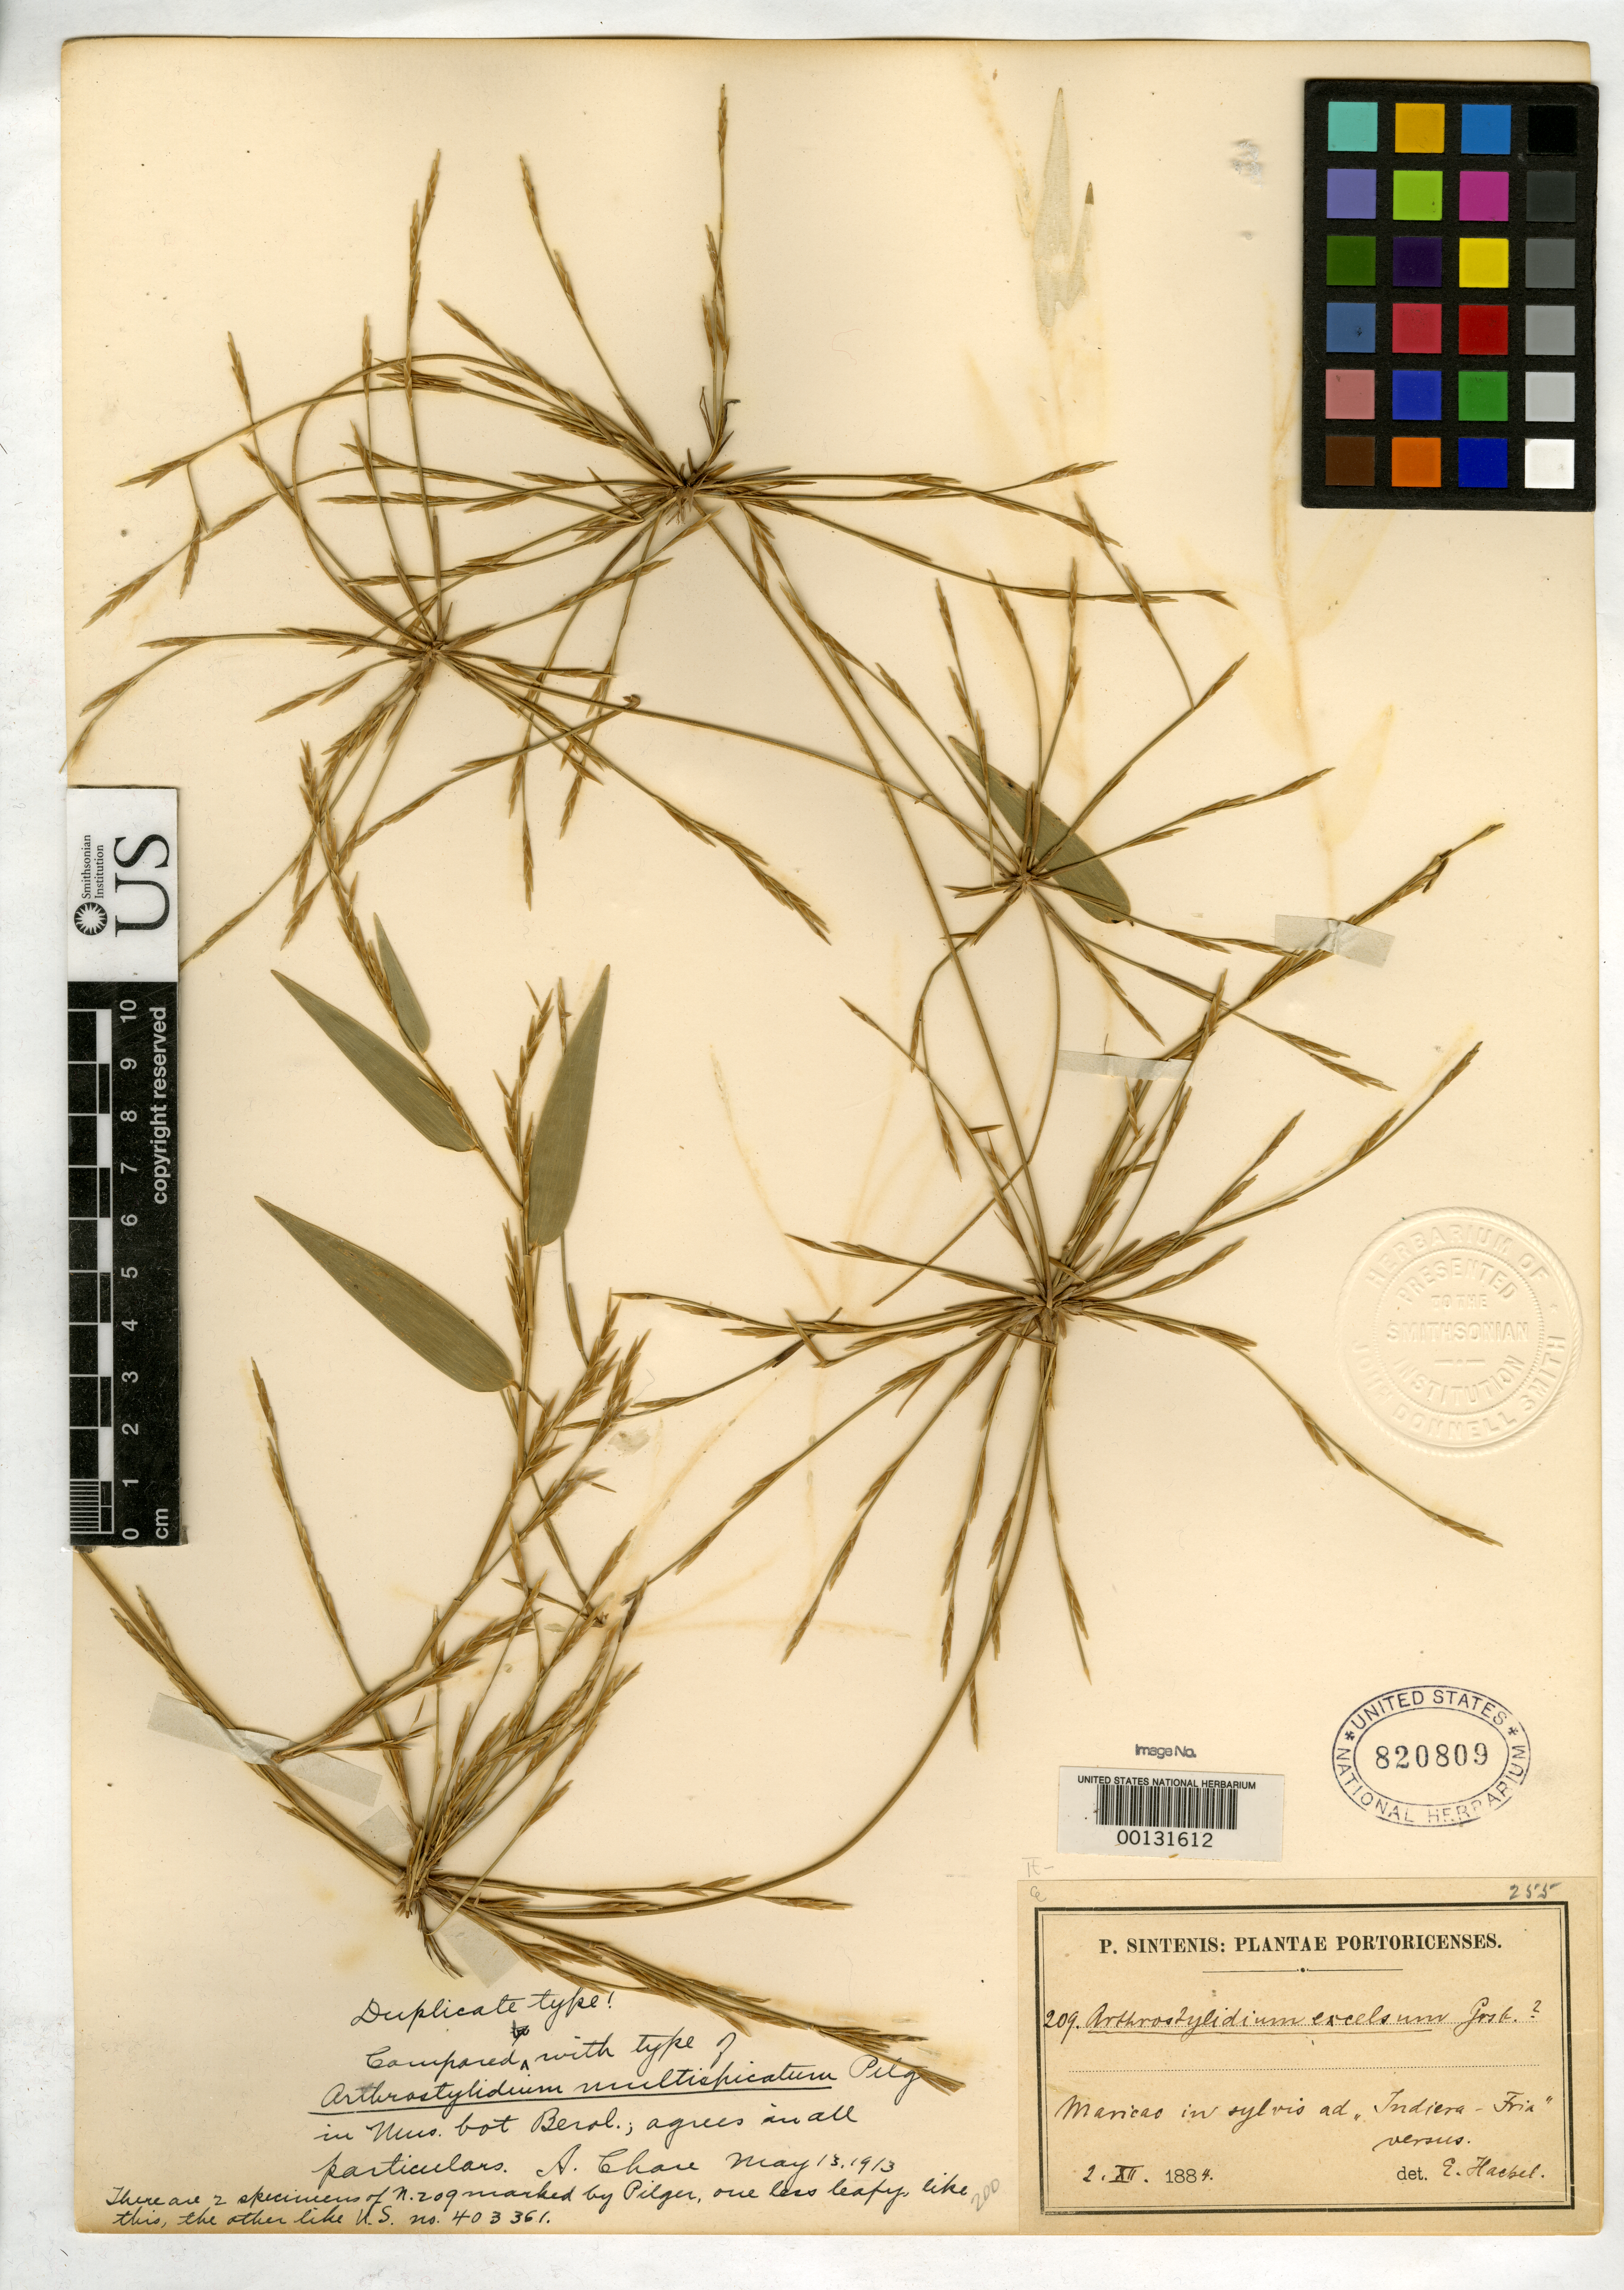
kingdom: Plantae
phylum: Tracheophyta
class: Liliopsida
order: Poales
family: Poaceae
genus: Arthrostylidium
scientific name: Arthrostylidium multispicatum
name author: Pilg. in Urb.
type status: Isotype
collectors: P. Sintenis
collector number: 209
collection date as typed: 02 Dec 1884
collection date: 1884-12-02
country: Puerto Rico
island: Greater Antilles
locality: Near Maricao.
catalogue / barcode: US 820809